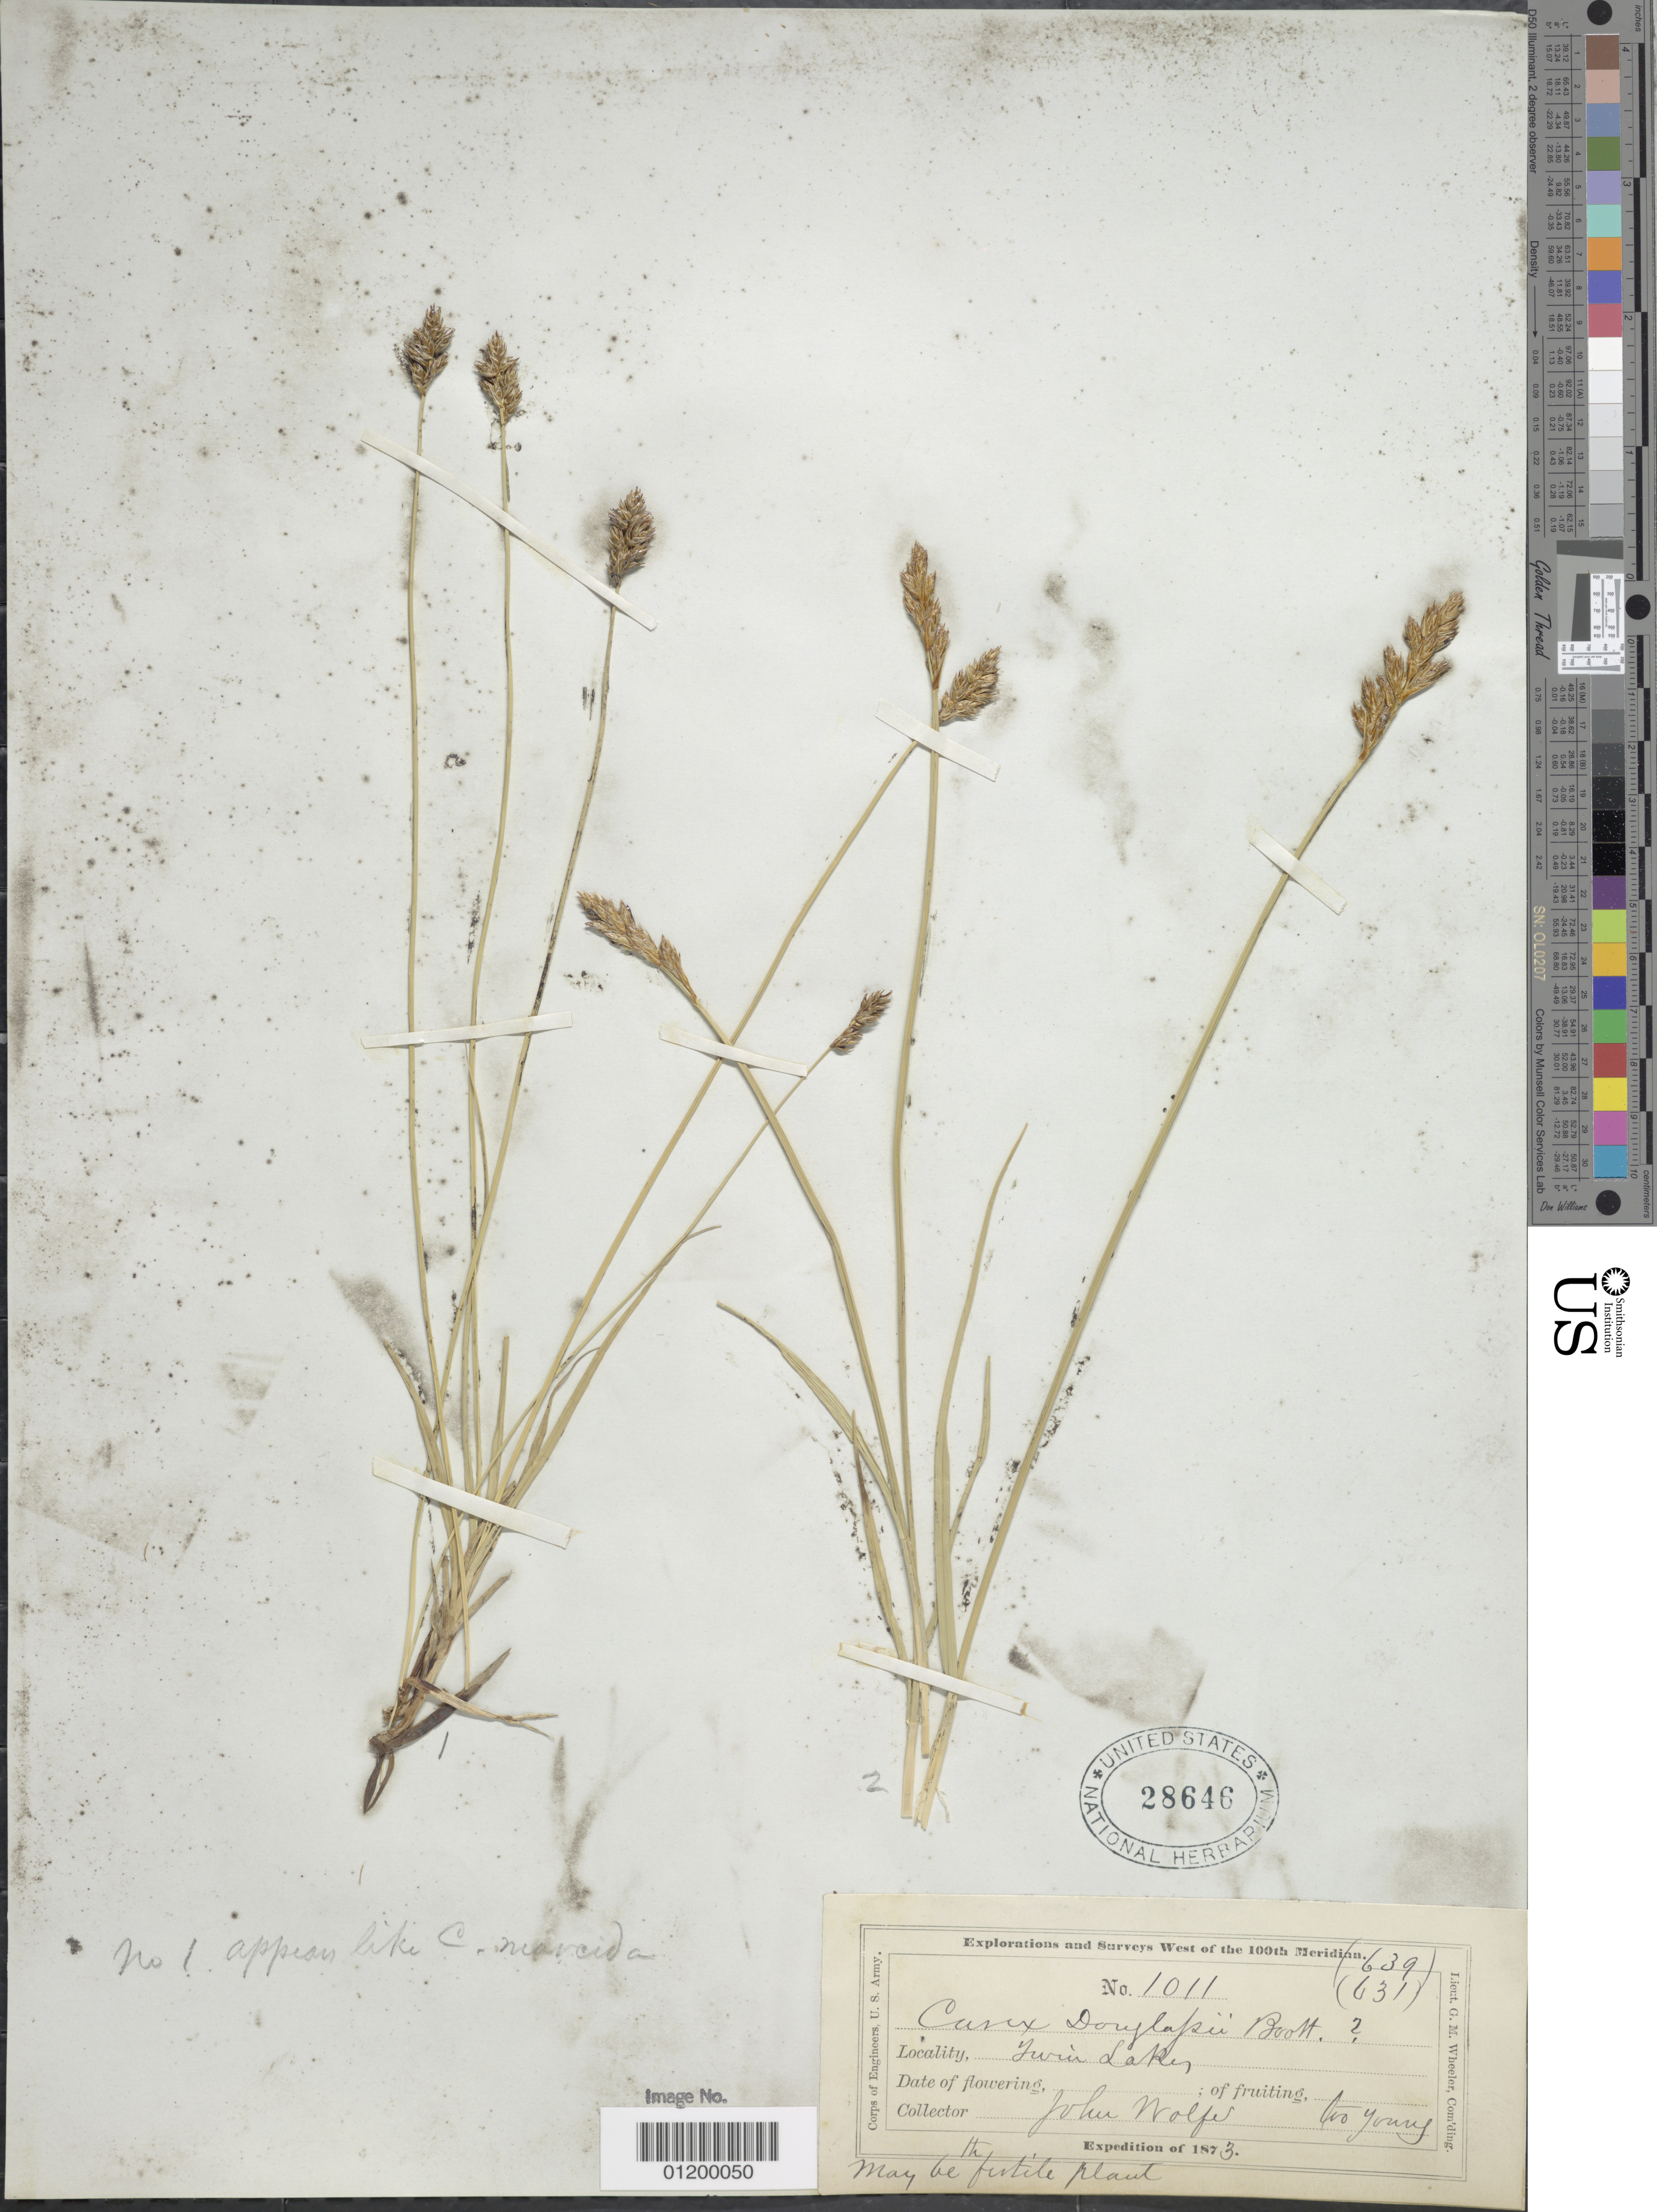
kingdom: Plantae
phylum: Tracheophyta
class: Liliopsida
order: Poales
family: Cyperaceae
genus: Carex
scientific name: Carex douglasii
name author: Boott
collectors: J. Wolfe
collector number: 1011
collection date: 1873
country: United States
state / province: Colorado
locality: Twin Lakes.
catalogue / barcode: US 28646